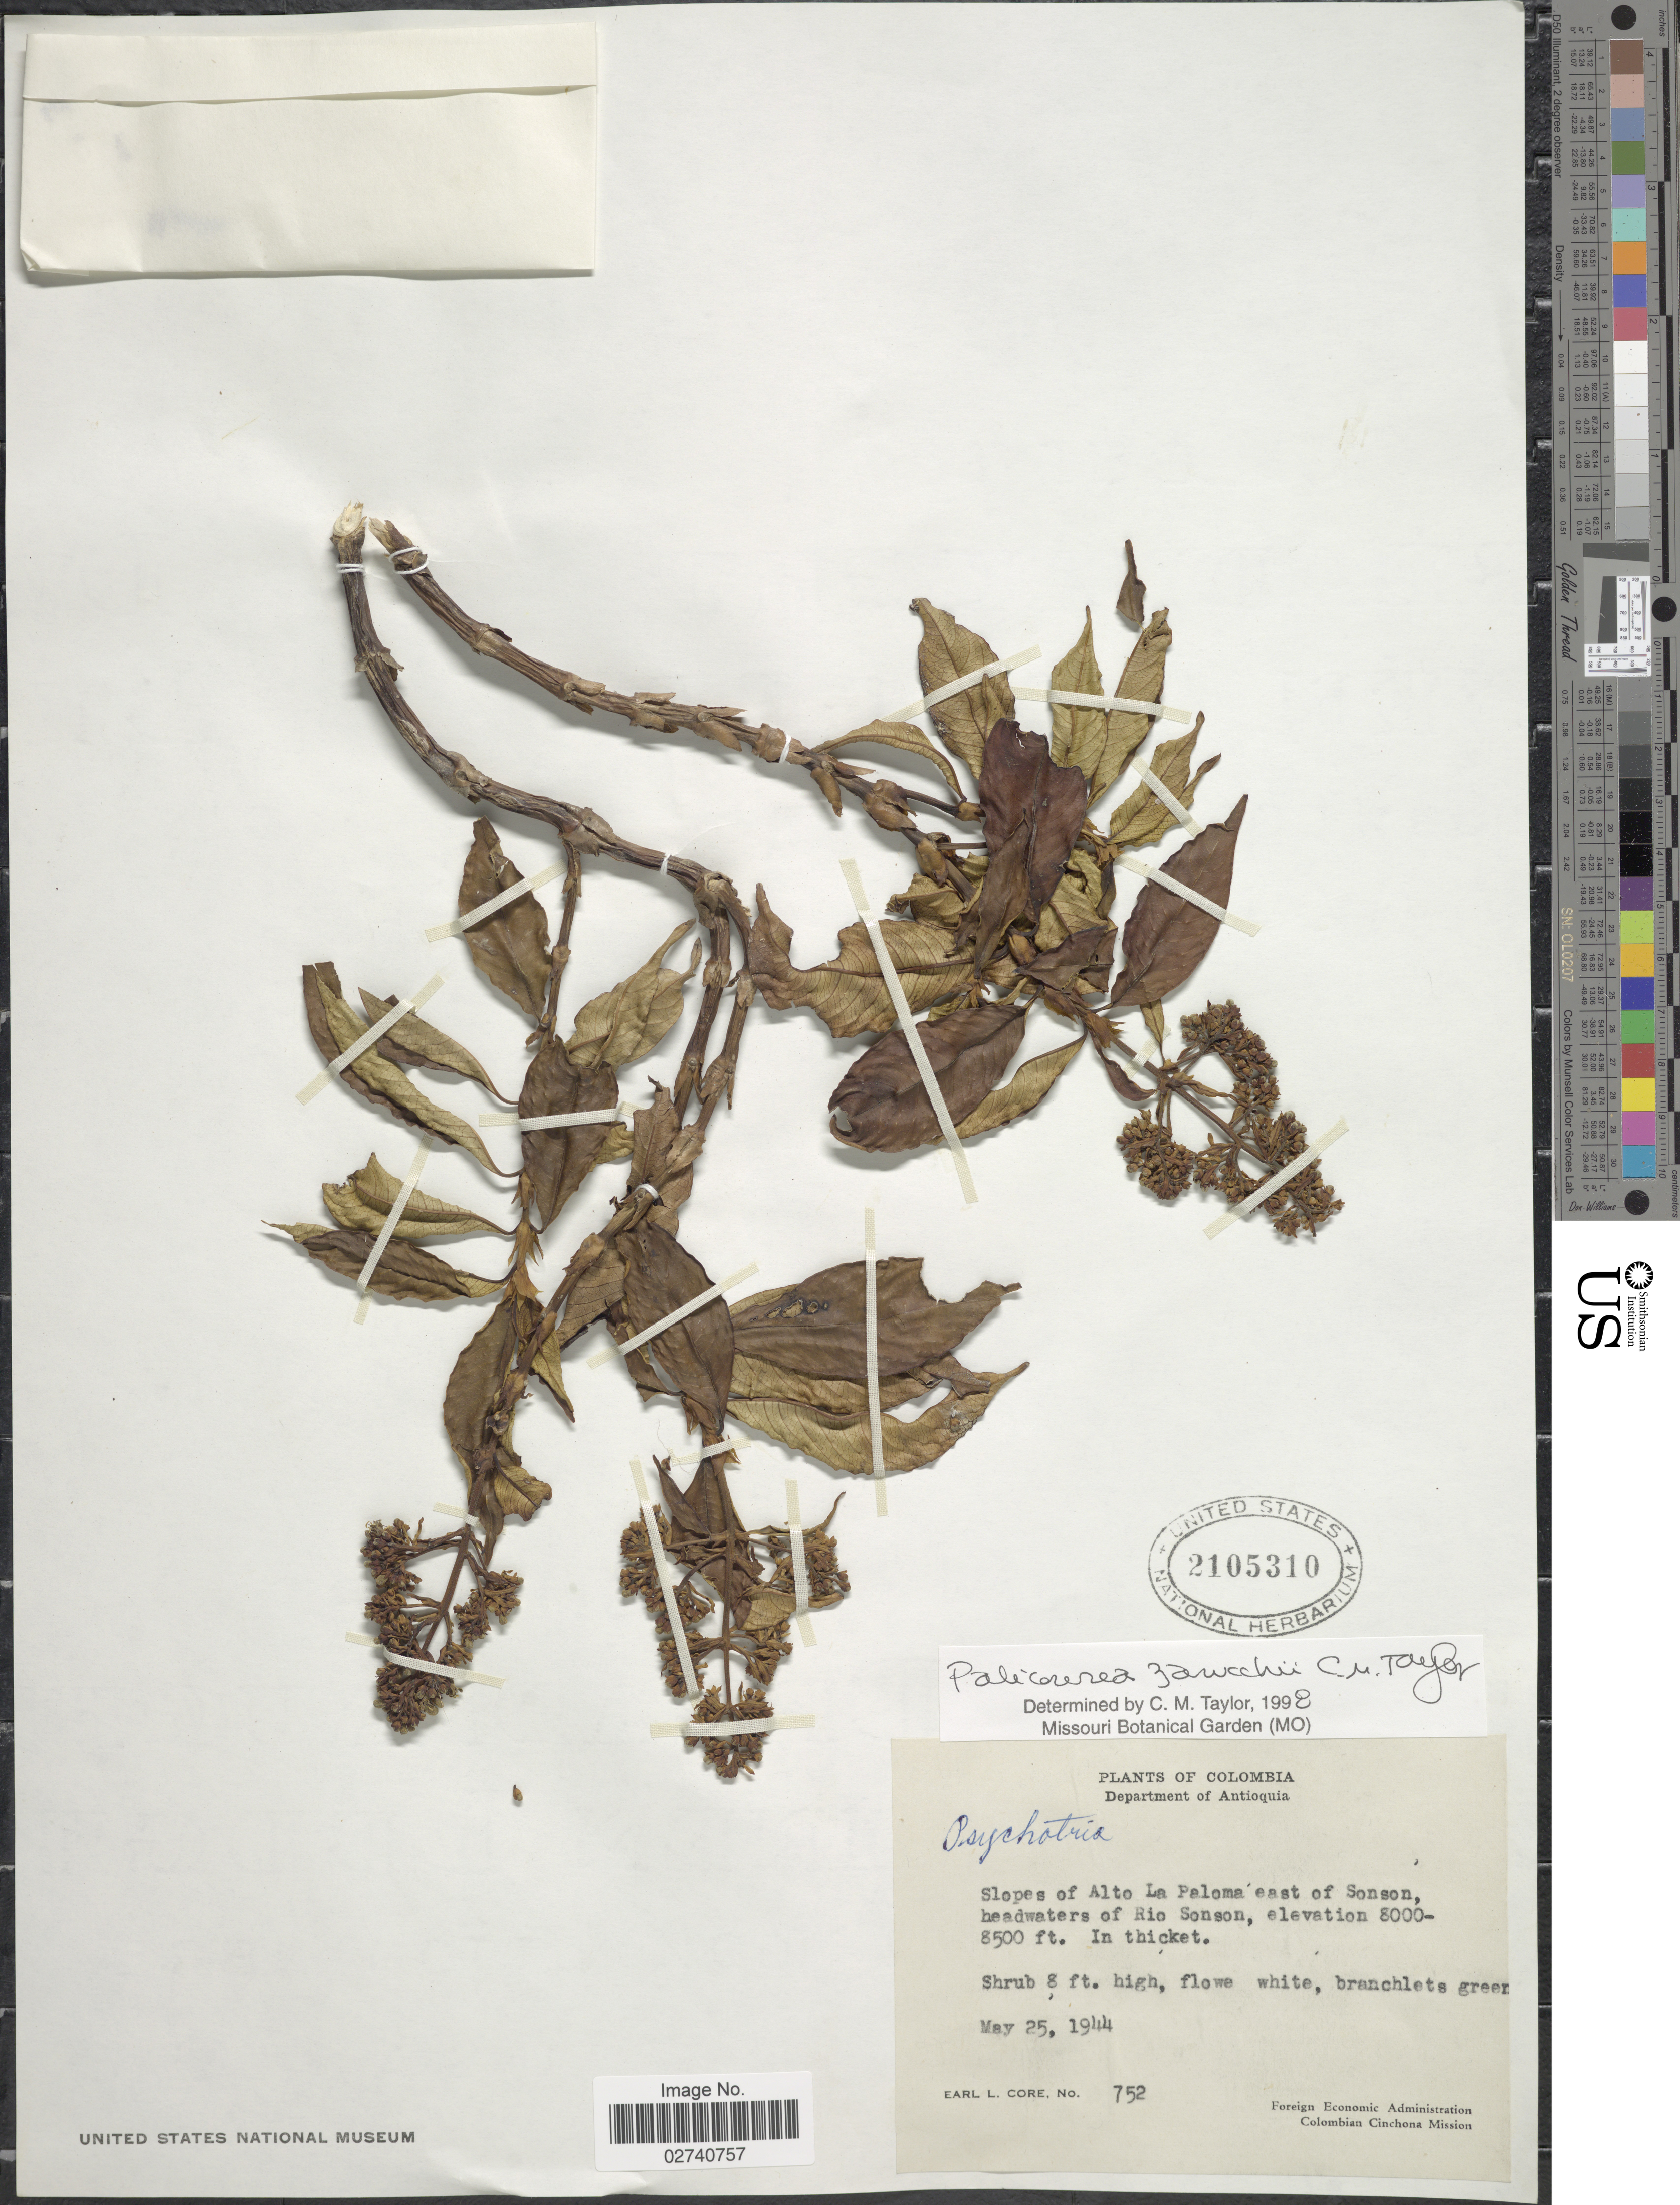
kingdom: Plantae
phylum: Tracheophyta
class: Magnoliopsida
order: Gentianales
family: Rubiaceae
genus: Palicourea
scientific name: Palicourea zarucchii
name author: C.M. Taylor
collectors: E. L. Core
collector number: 752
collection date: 1944-05-25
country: Colombia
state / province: Antioquia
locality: Slopes of Alto La Paloma east of Sonson, headwaters of Rio Sonson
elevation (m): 2438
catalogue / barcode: US 2105310